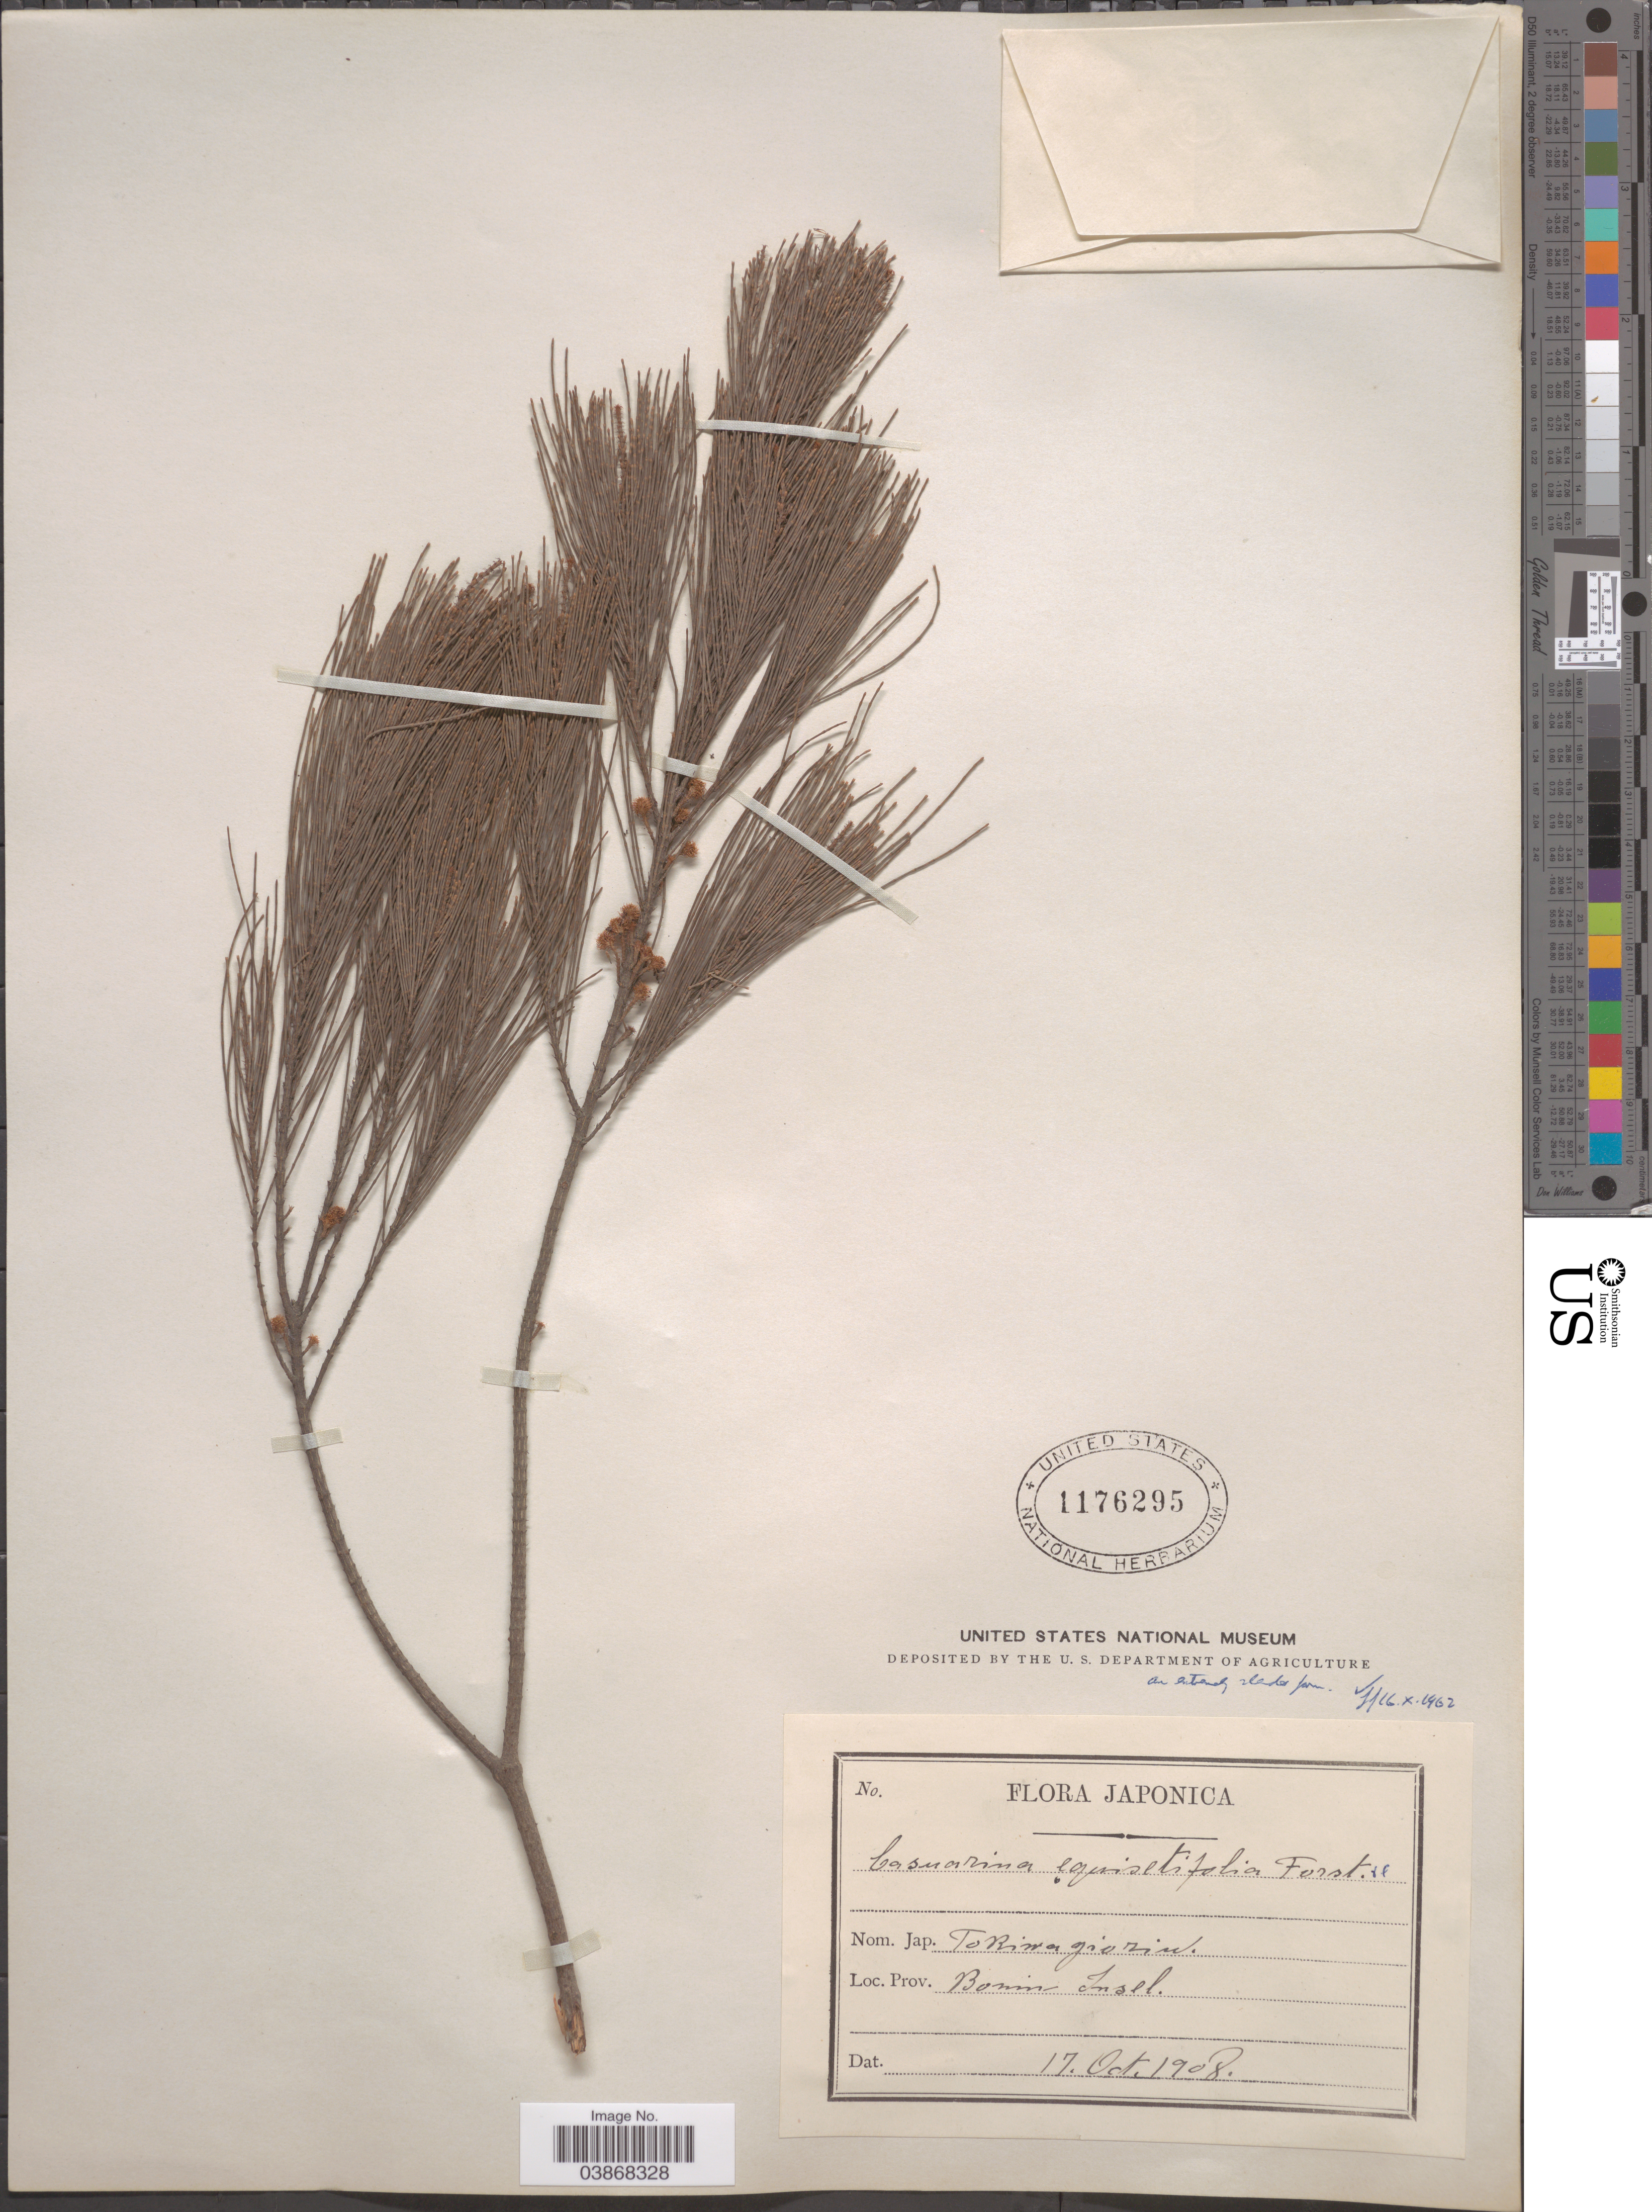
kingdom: Plantae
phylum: Tracheophyta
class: Magnoliopsida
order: Fagales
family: Casuarinaceae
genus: Casuarina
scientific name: Casuarina equisetifolia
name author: L.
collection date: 1908-10-17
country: Japan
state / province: Tokyo, Federal City of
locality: Prov. Bonin Insel.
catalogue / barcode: US 1176295